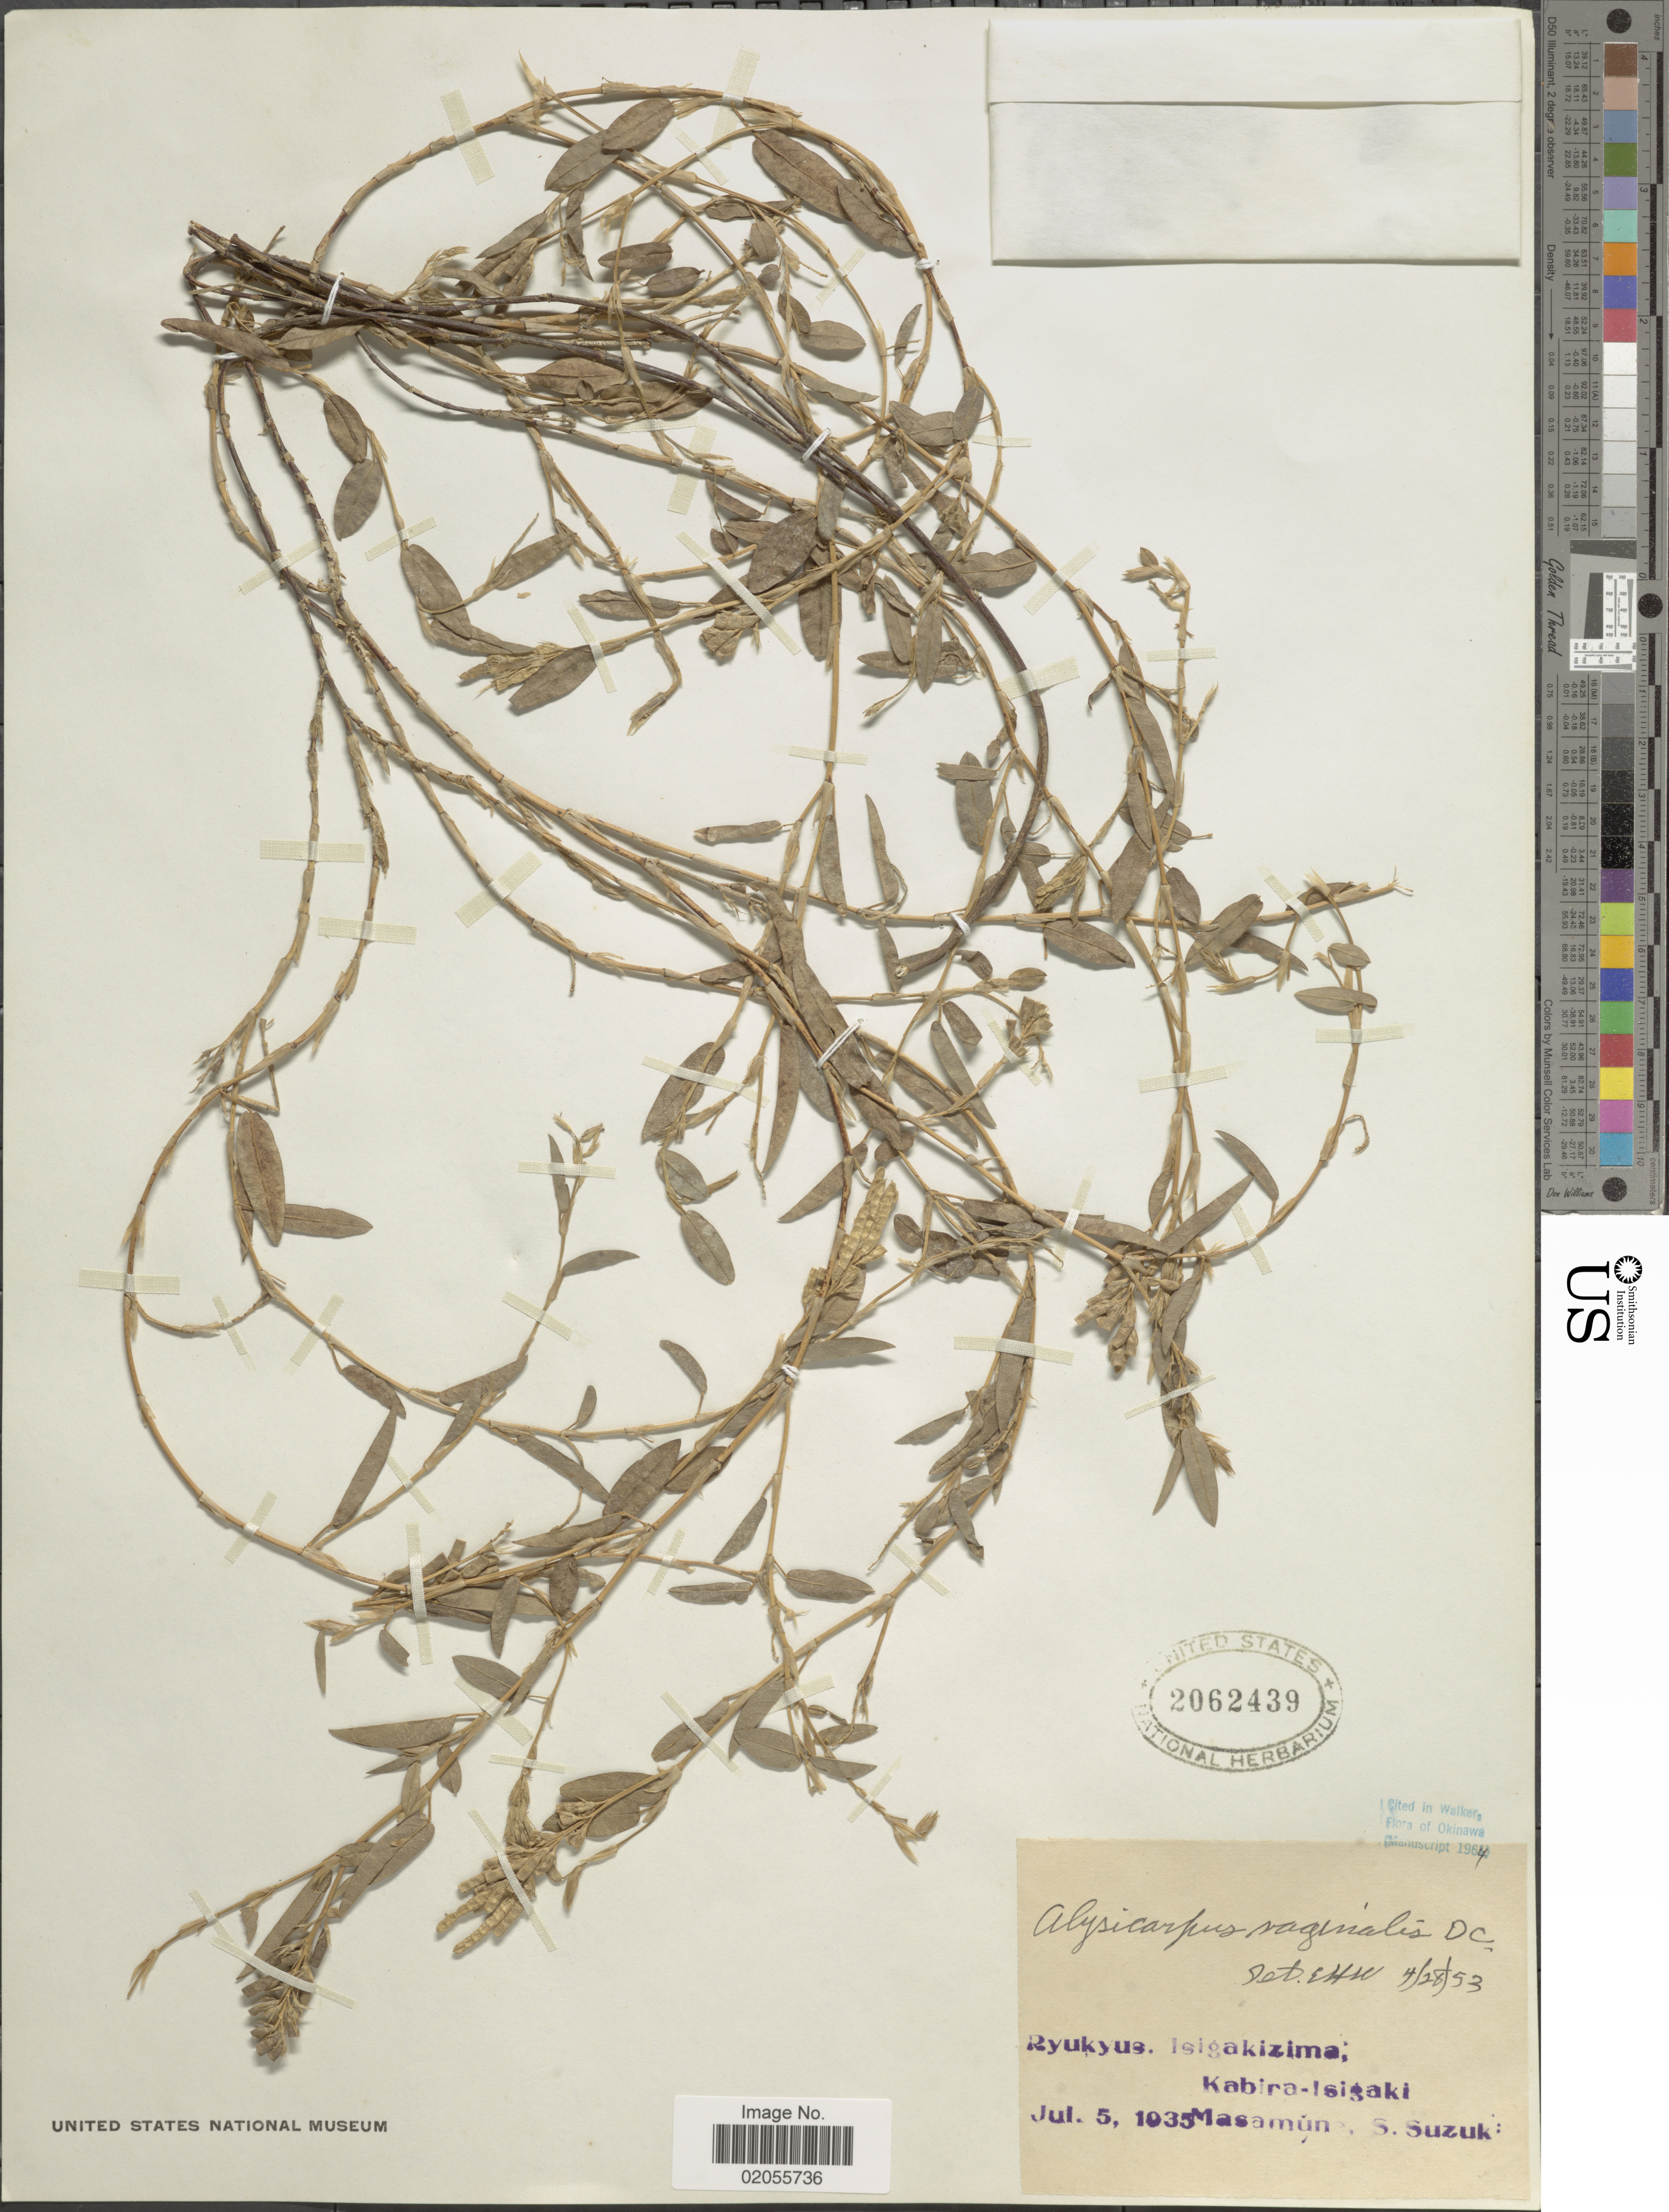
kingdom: Plantae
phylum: Tracheophyta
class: Magnoliopsida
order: Fabales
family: Fabaceae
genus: Alysicarpus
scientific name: Alysicarpus vaginalis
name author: (L.) DC.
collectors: -. Masamune & S. Suzuki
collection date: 1935-07-05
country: Japan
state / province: Okinawa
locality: Ryukyus. Ishigakizima Kabira-Isigaki,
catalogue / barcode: US 2062439